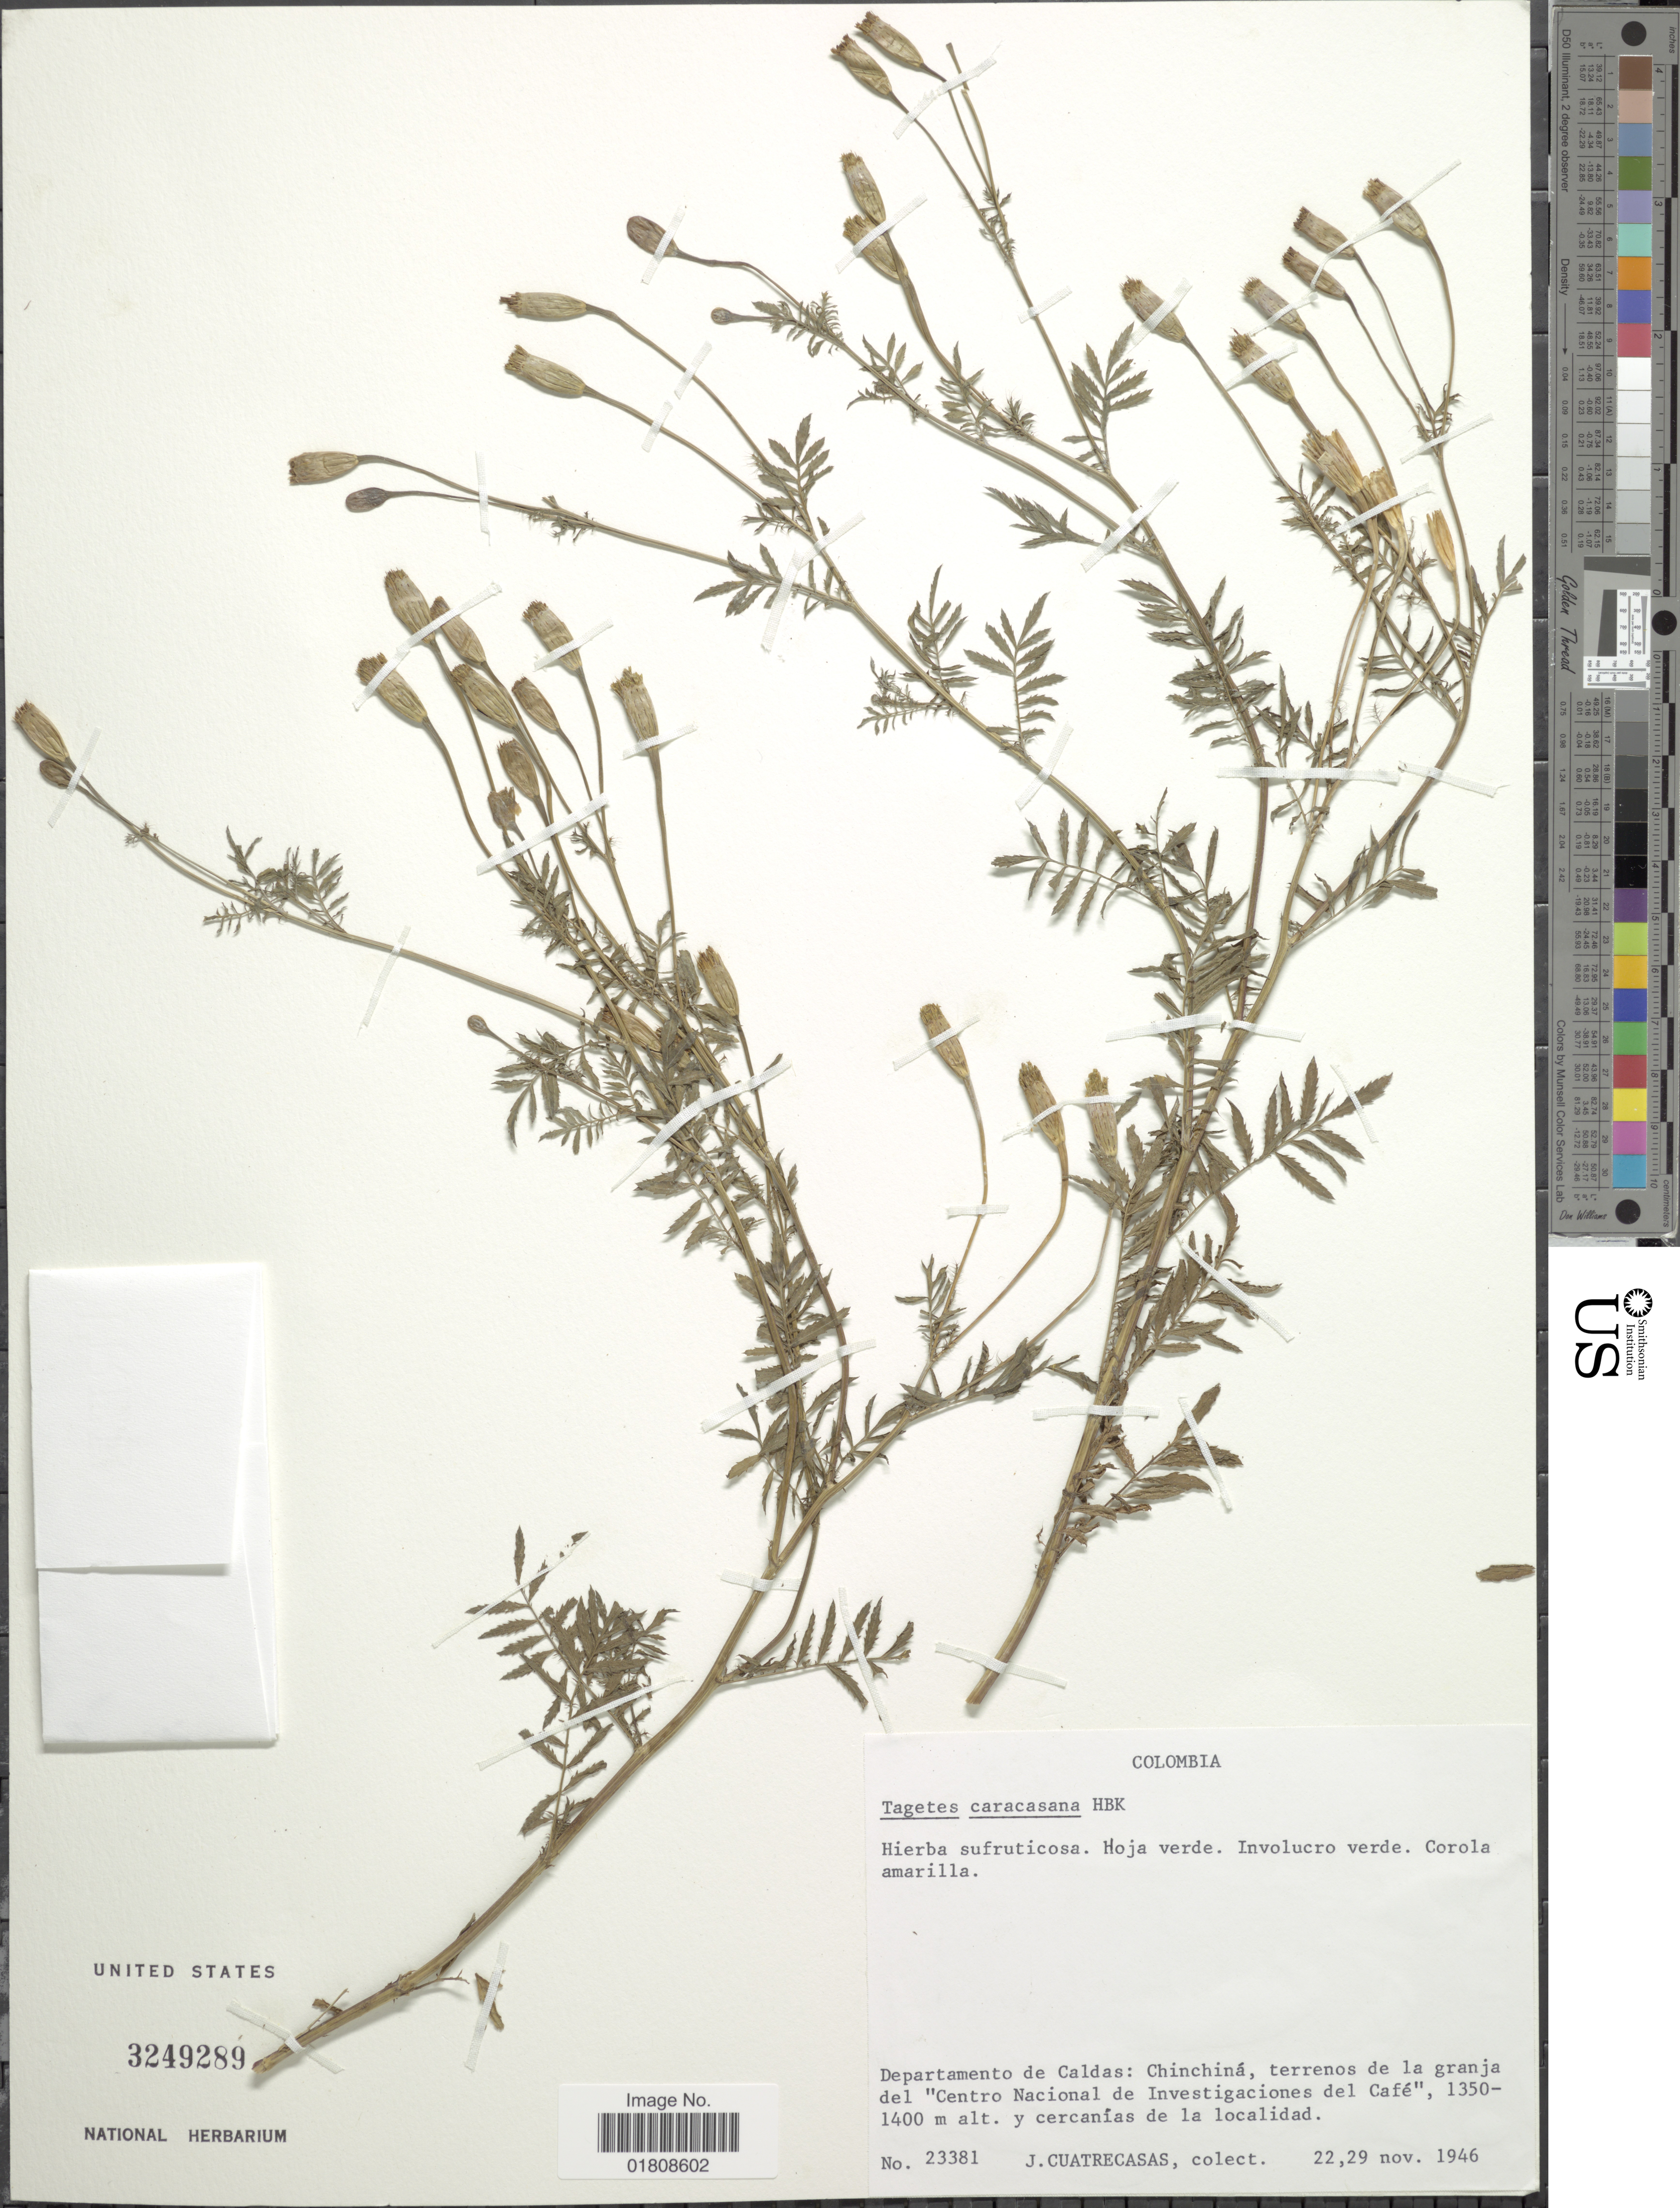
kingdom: Plantae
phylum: Tracheophyta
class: Magnoliopsida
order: Asterales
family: Asteraceae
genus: Tagetes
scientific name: Tagetes caracasana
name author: Humb. ex Willd.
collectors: J. Cuatrecasas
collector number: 23381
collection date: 1946-11-22/1946-11-29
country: Colombia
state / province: Caldas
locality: Chinchina, terrenos de la granja del Centro Nacional de Investigaciones del Cafe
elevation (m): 1350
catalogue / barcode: US 3249289